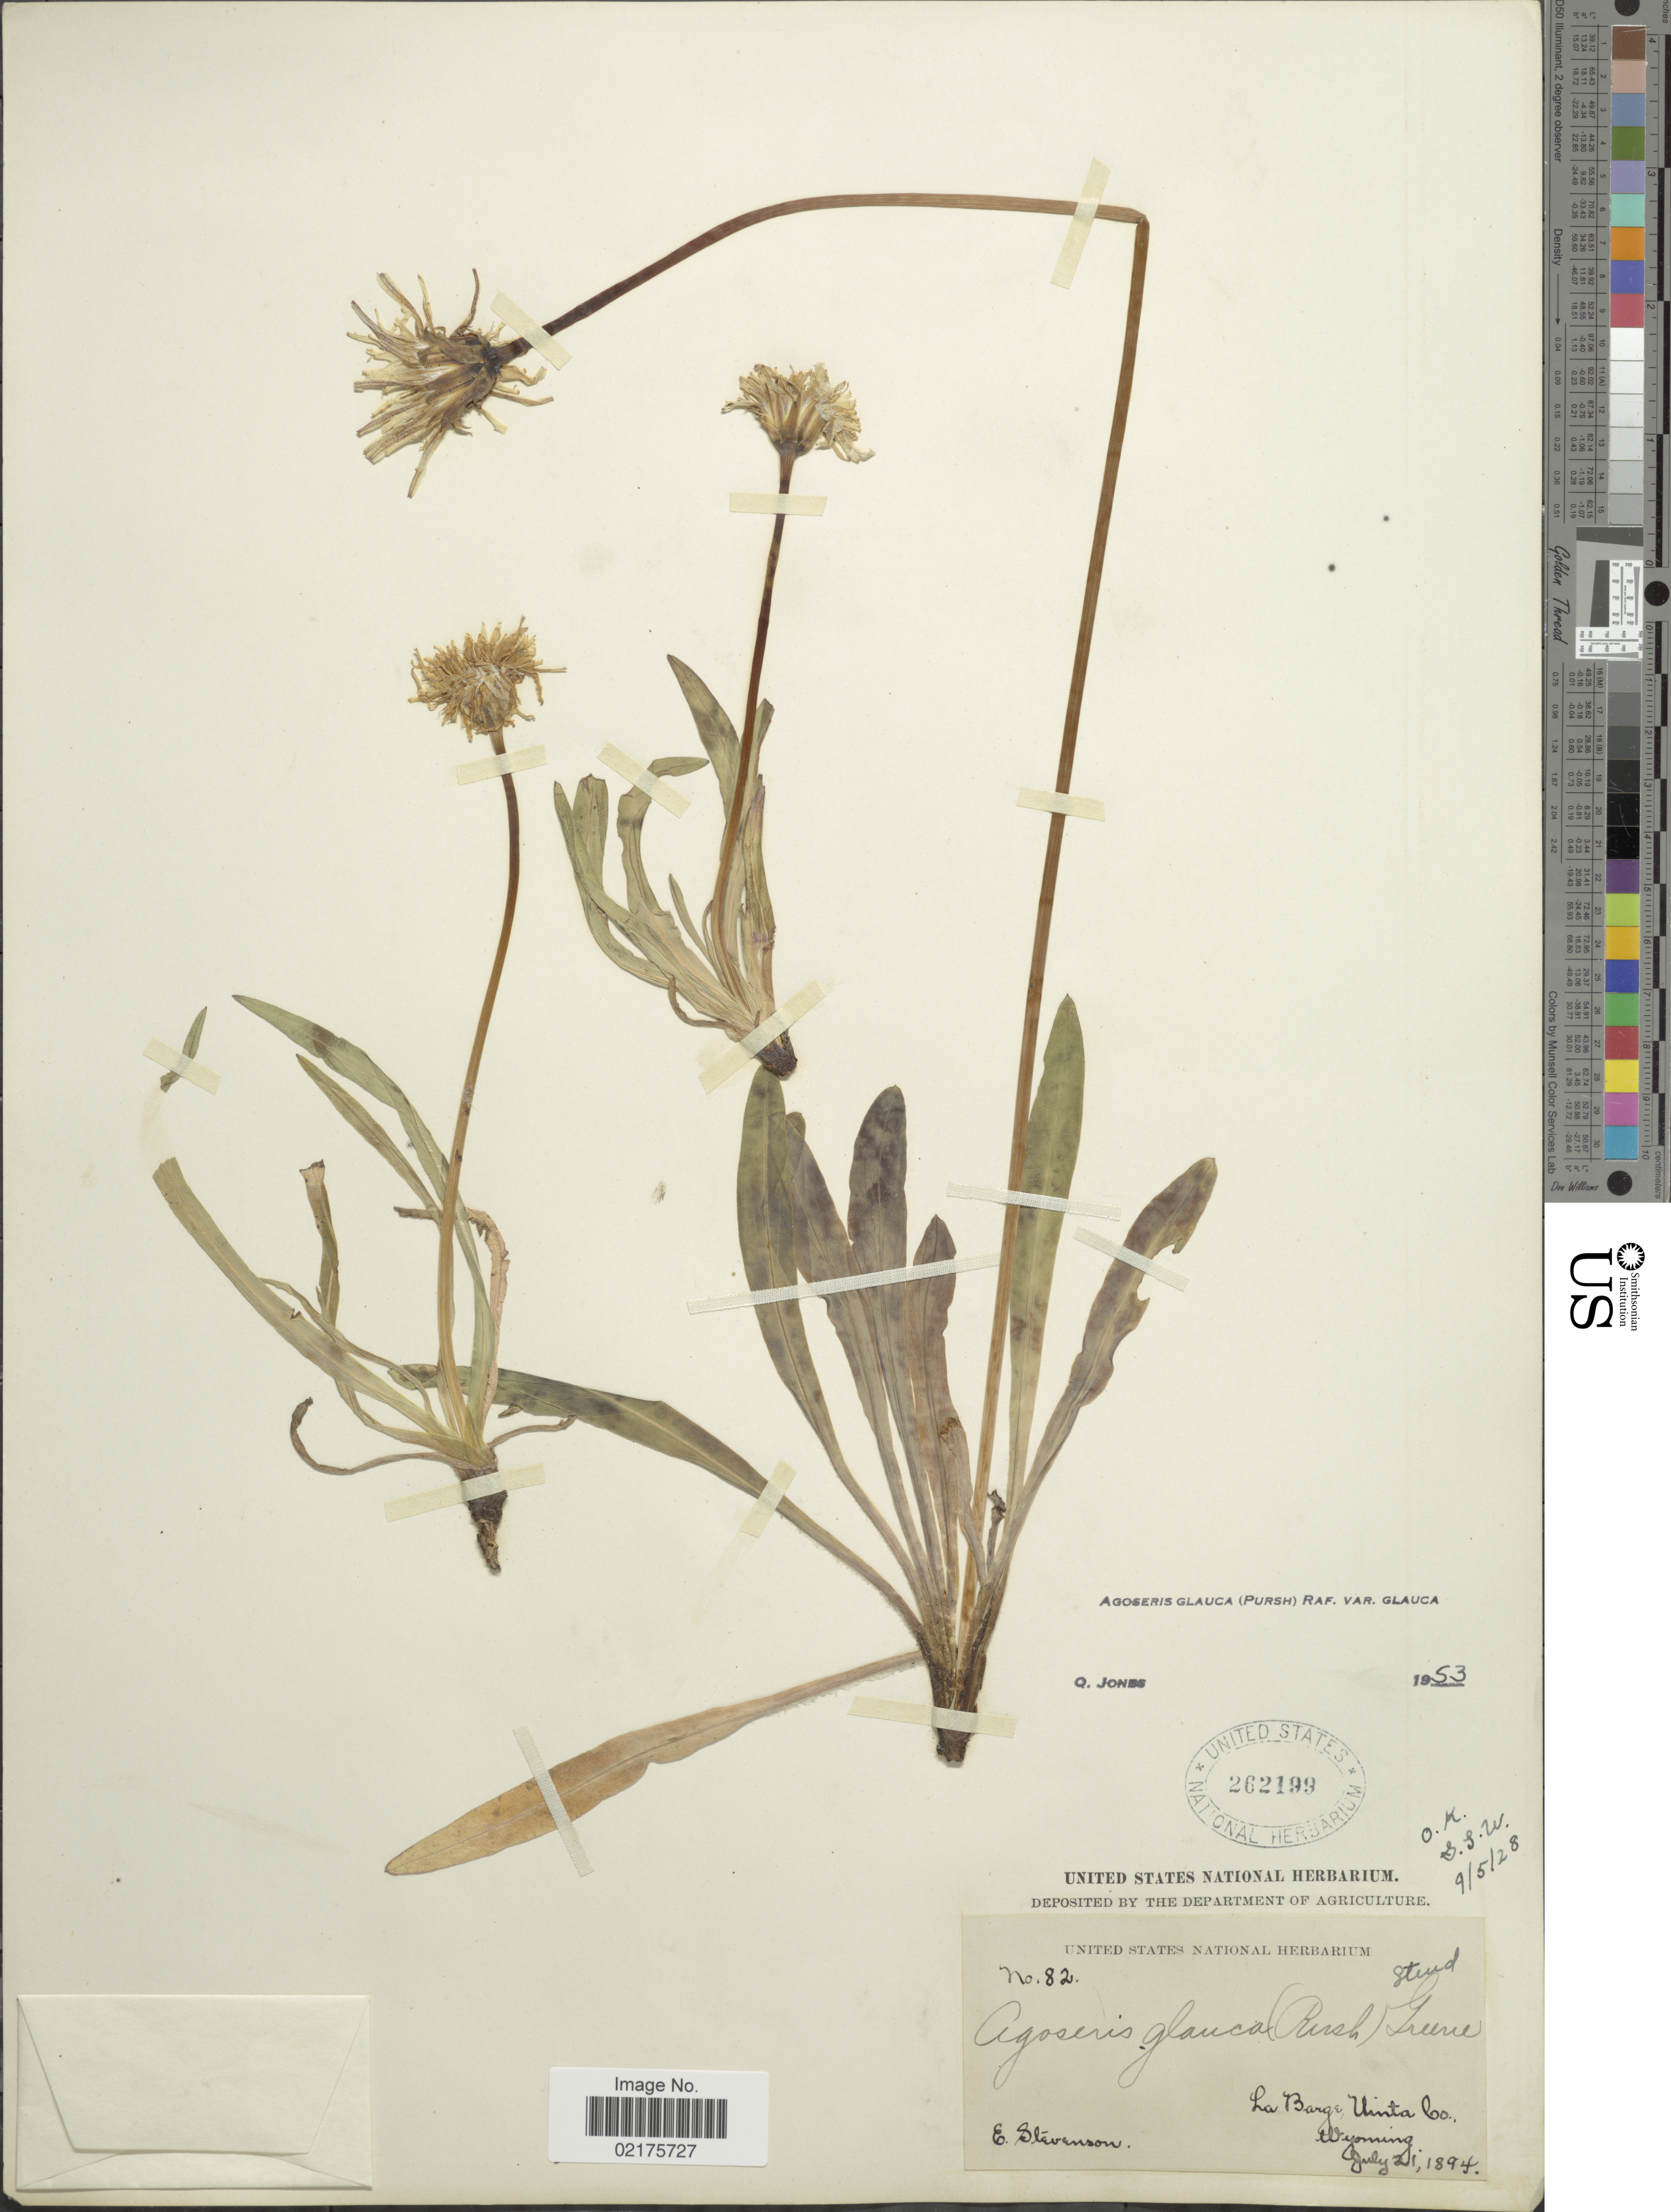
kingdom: Plantae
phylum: Tracheophyta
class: Magnoliopsida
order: Asterales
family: Asteraceae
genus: Agoseris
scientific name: Agoseris glauca var. glauca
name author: (Pursh) Raf.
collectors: E. Stevenson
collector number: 82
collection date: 1894-07-21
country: United States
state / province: Wyoming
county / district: Uinta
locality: La Barge Uinta Co.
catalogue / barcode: US 262199